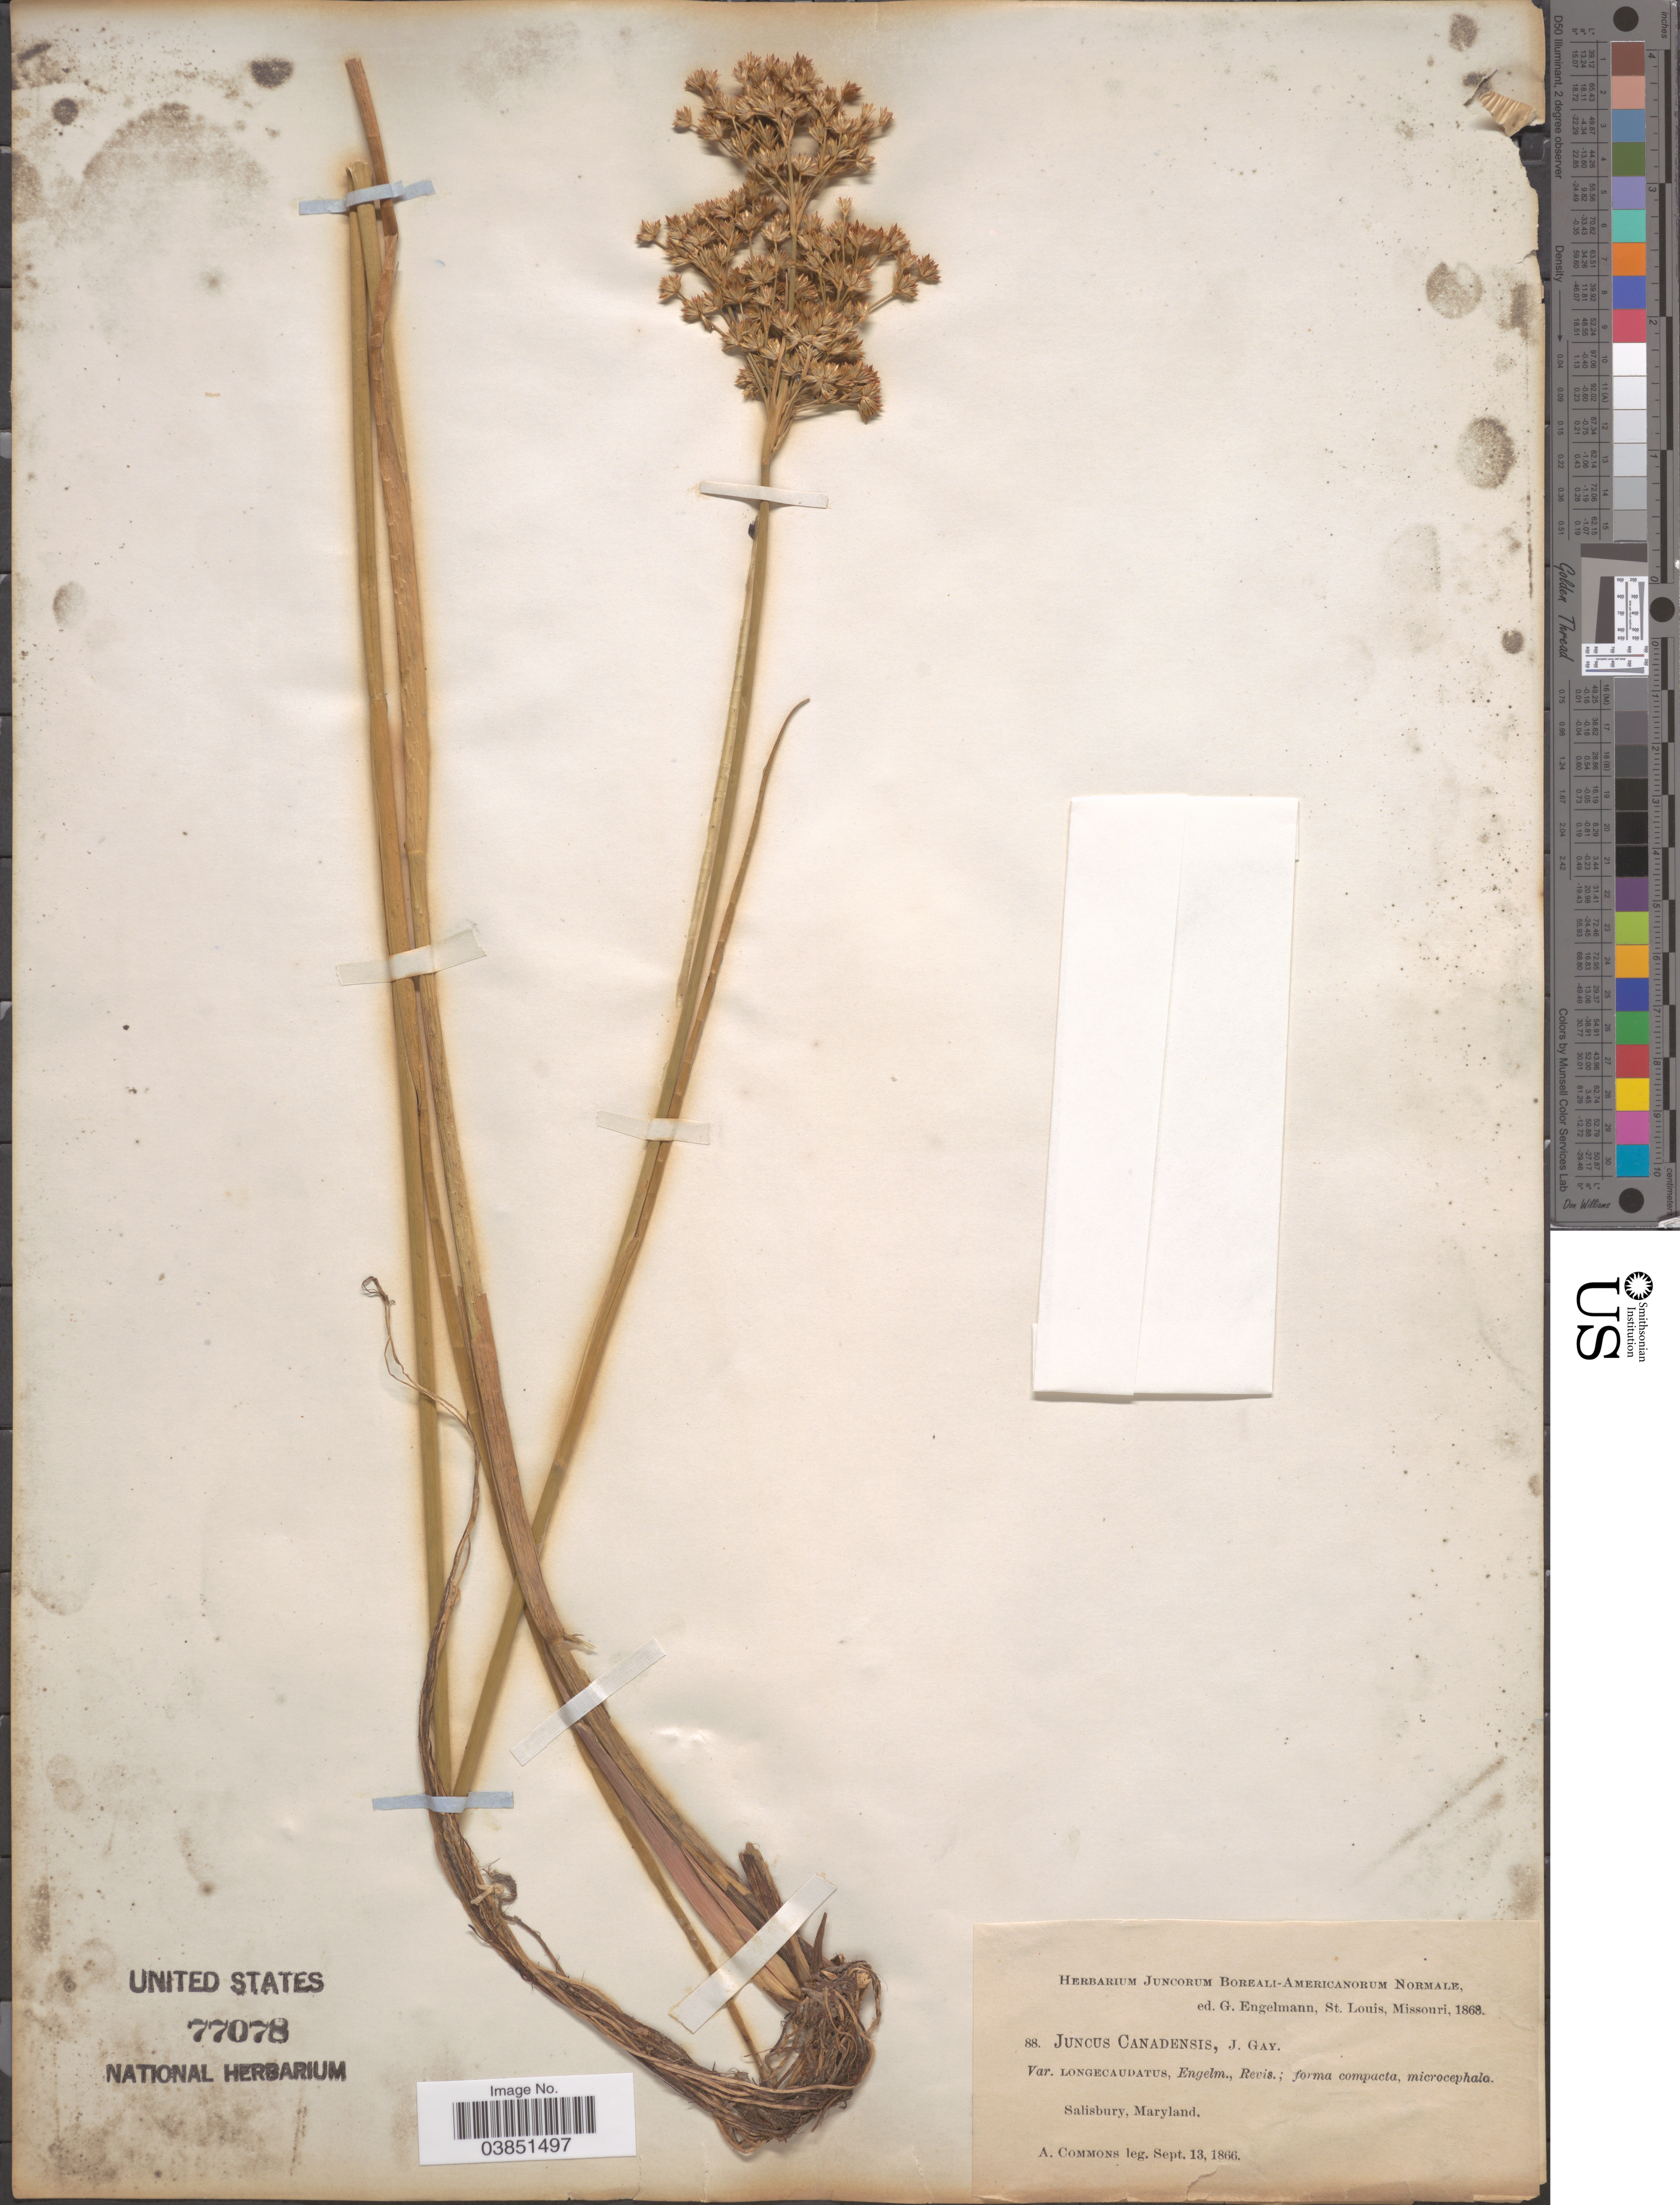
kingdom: Plantae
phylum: Tracheophyta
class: Liliopsida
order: Poales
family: Juncaceae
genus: Juncus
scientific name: Juncus canadensis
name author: J. Gay ex Laharpe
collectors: A. Commons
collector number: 88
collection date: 1866-09-13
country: United States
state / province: Maryland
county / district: Wicomico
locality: Salisbury.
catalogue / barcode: US 77078